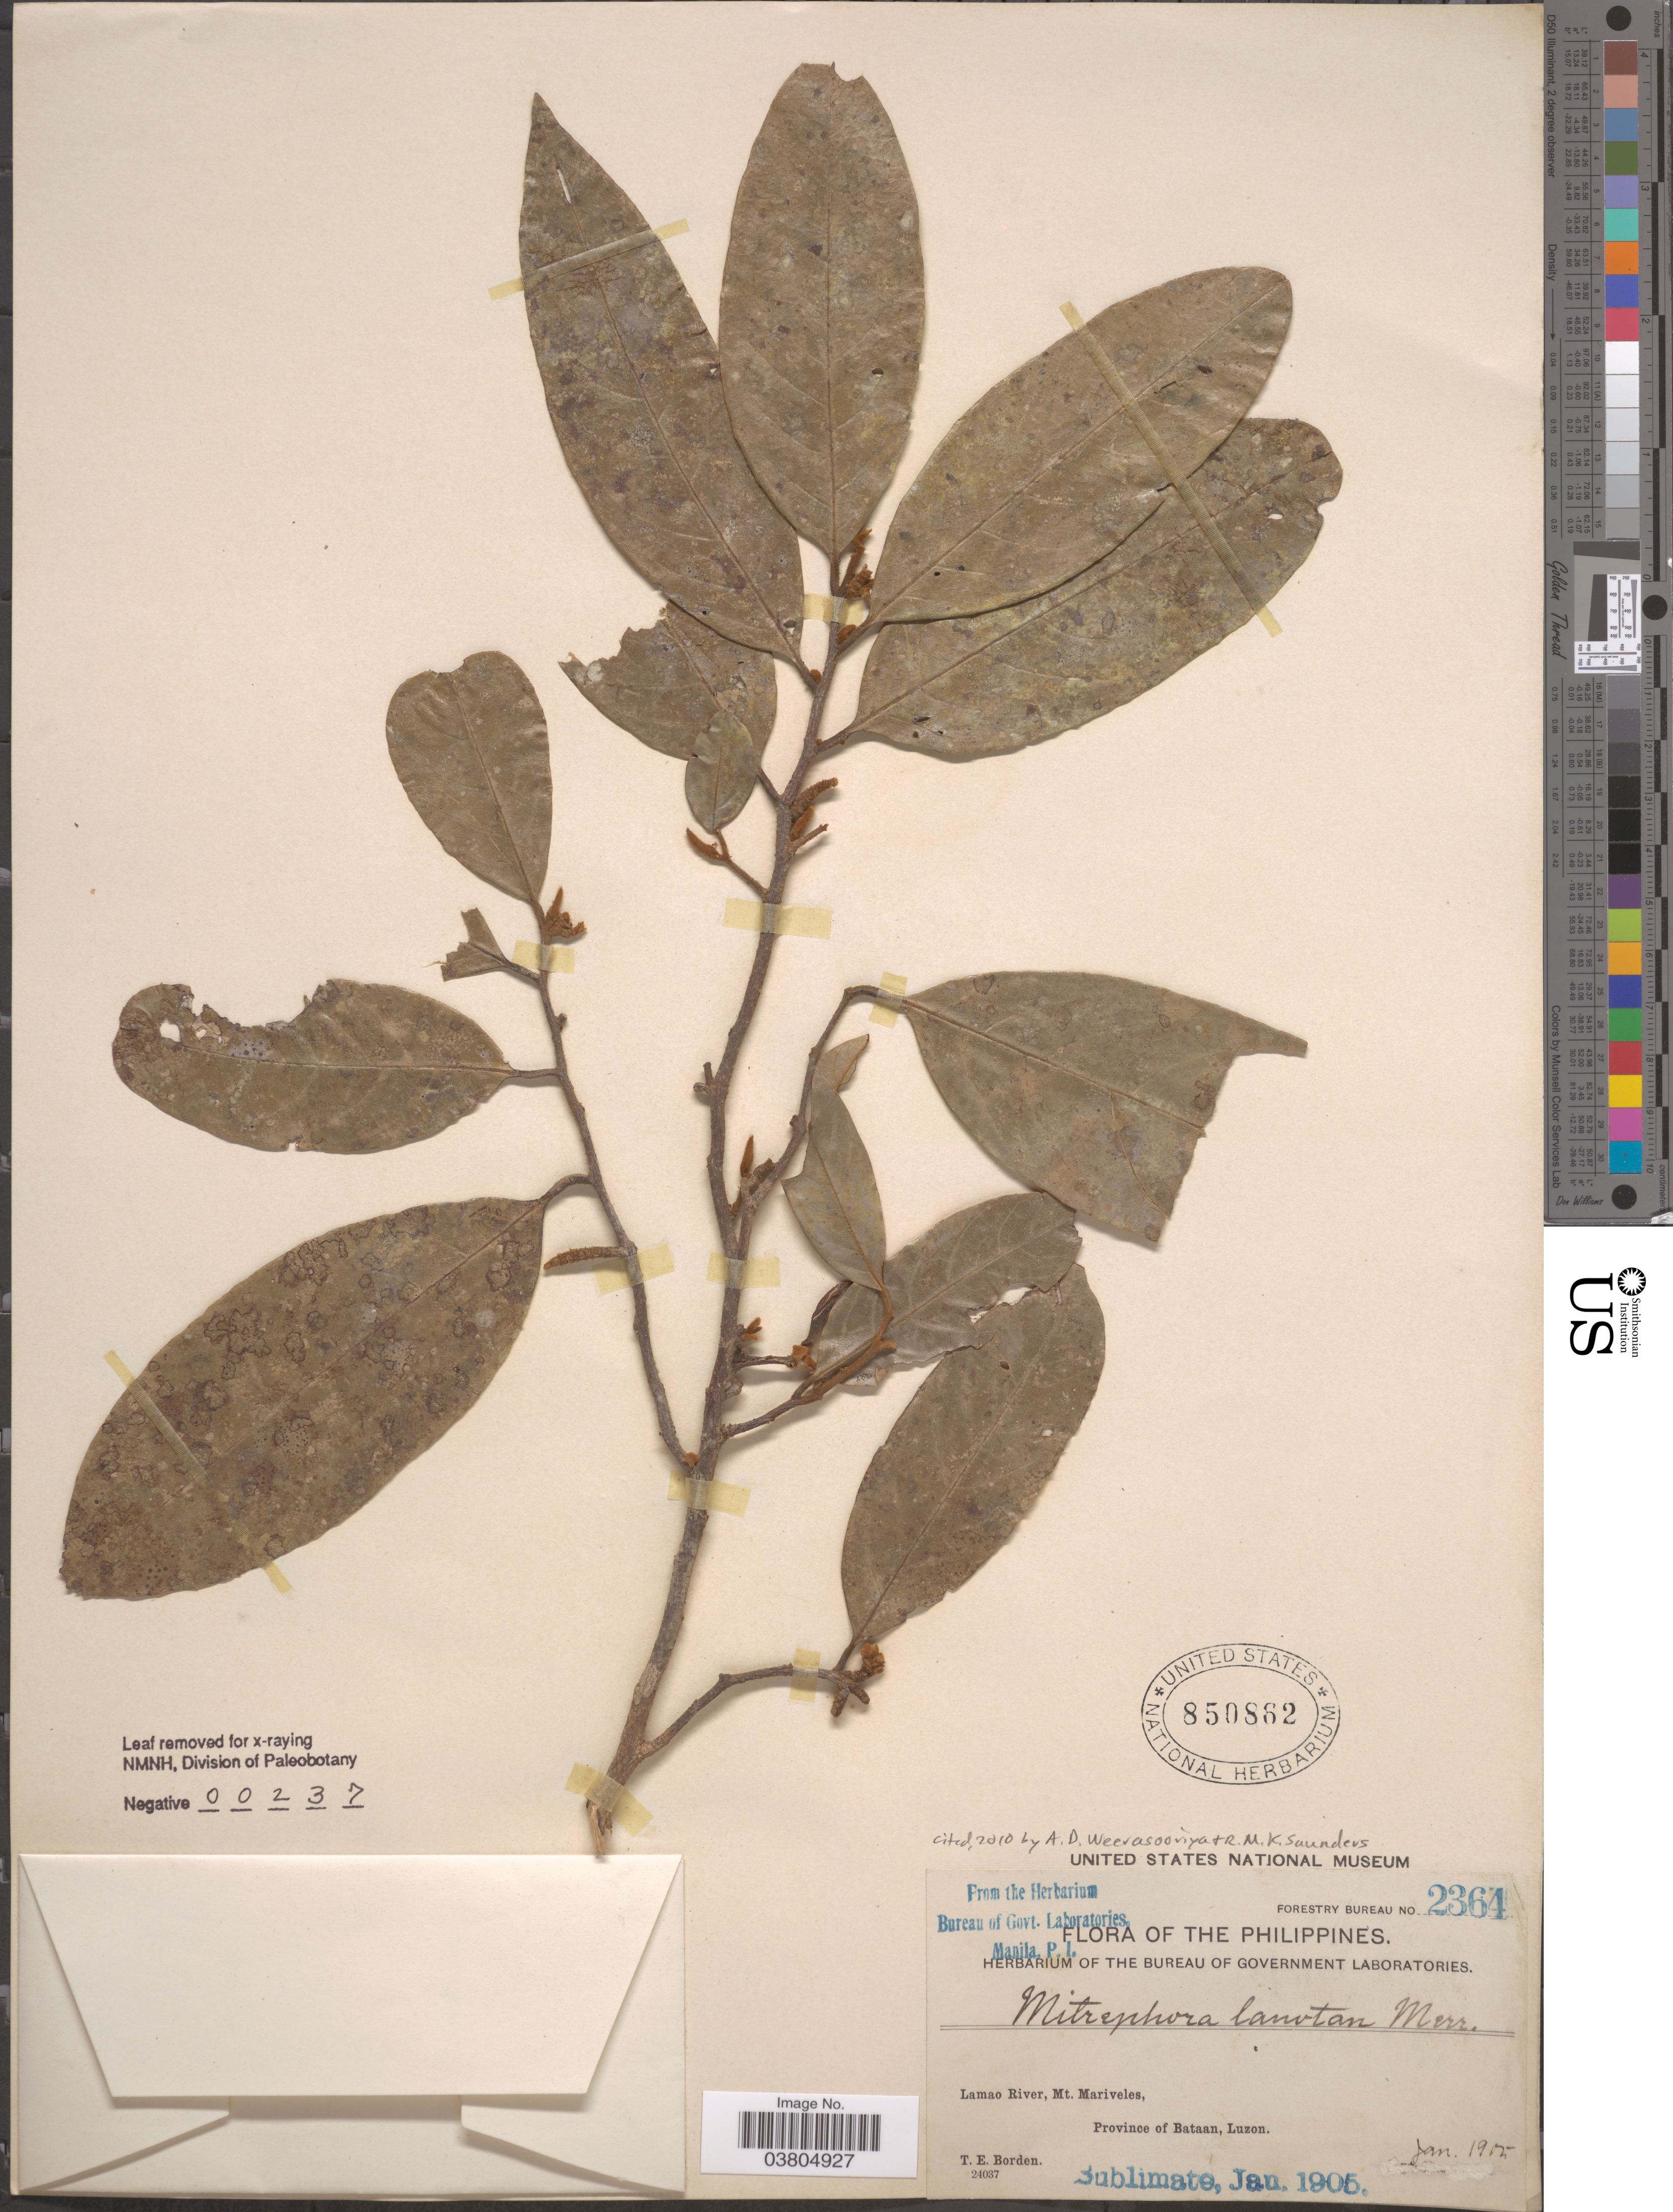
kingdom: Plantae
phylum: Tracheophyta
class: Magnoliopsida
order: Magnoliales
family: Annonaceae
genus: Mitrephora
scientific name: Mitrephora lanotan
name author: (Blanco) Merr.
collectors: T. E. Borden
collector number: Forestry Bureau 2364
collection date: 1905-01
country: Philippines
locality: Lamao River, Mt. Mariveles, Province of Bataan, Luzon.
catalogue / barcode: US 850862